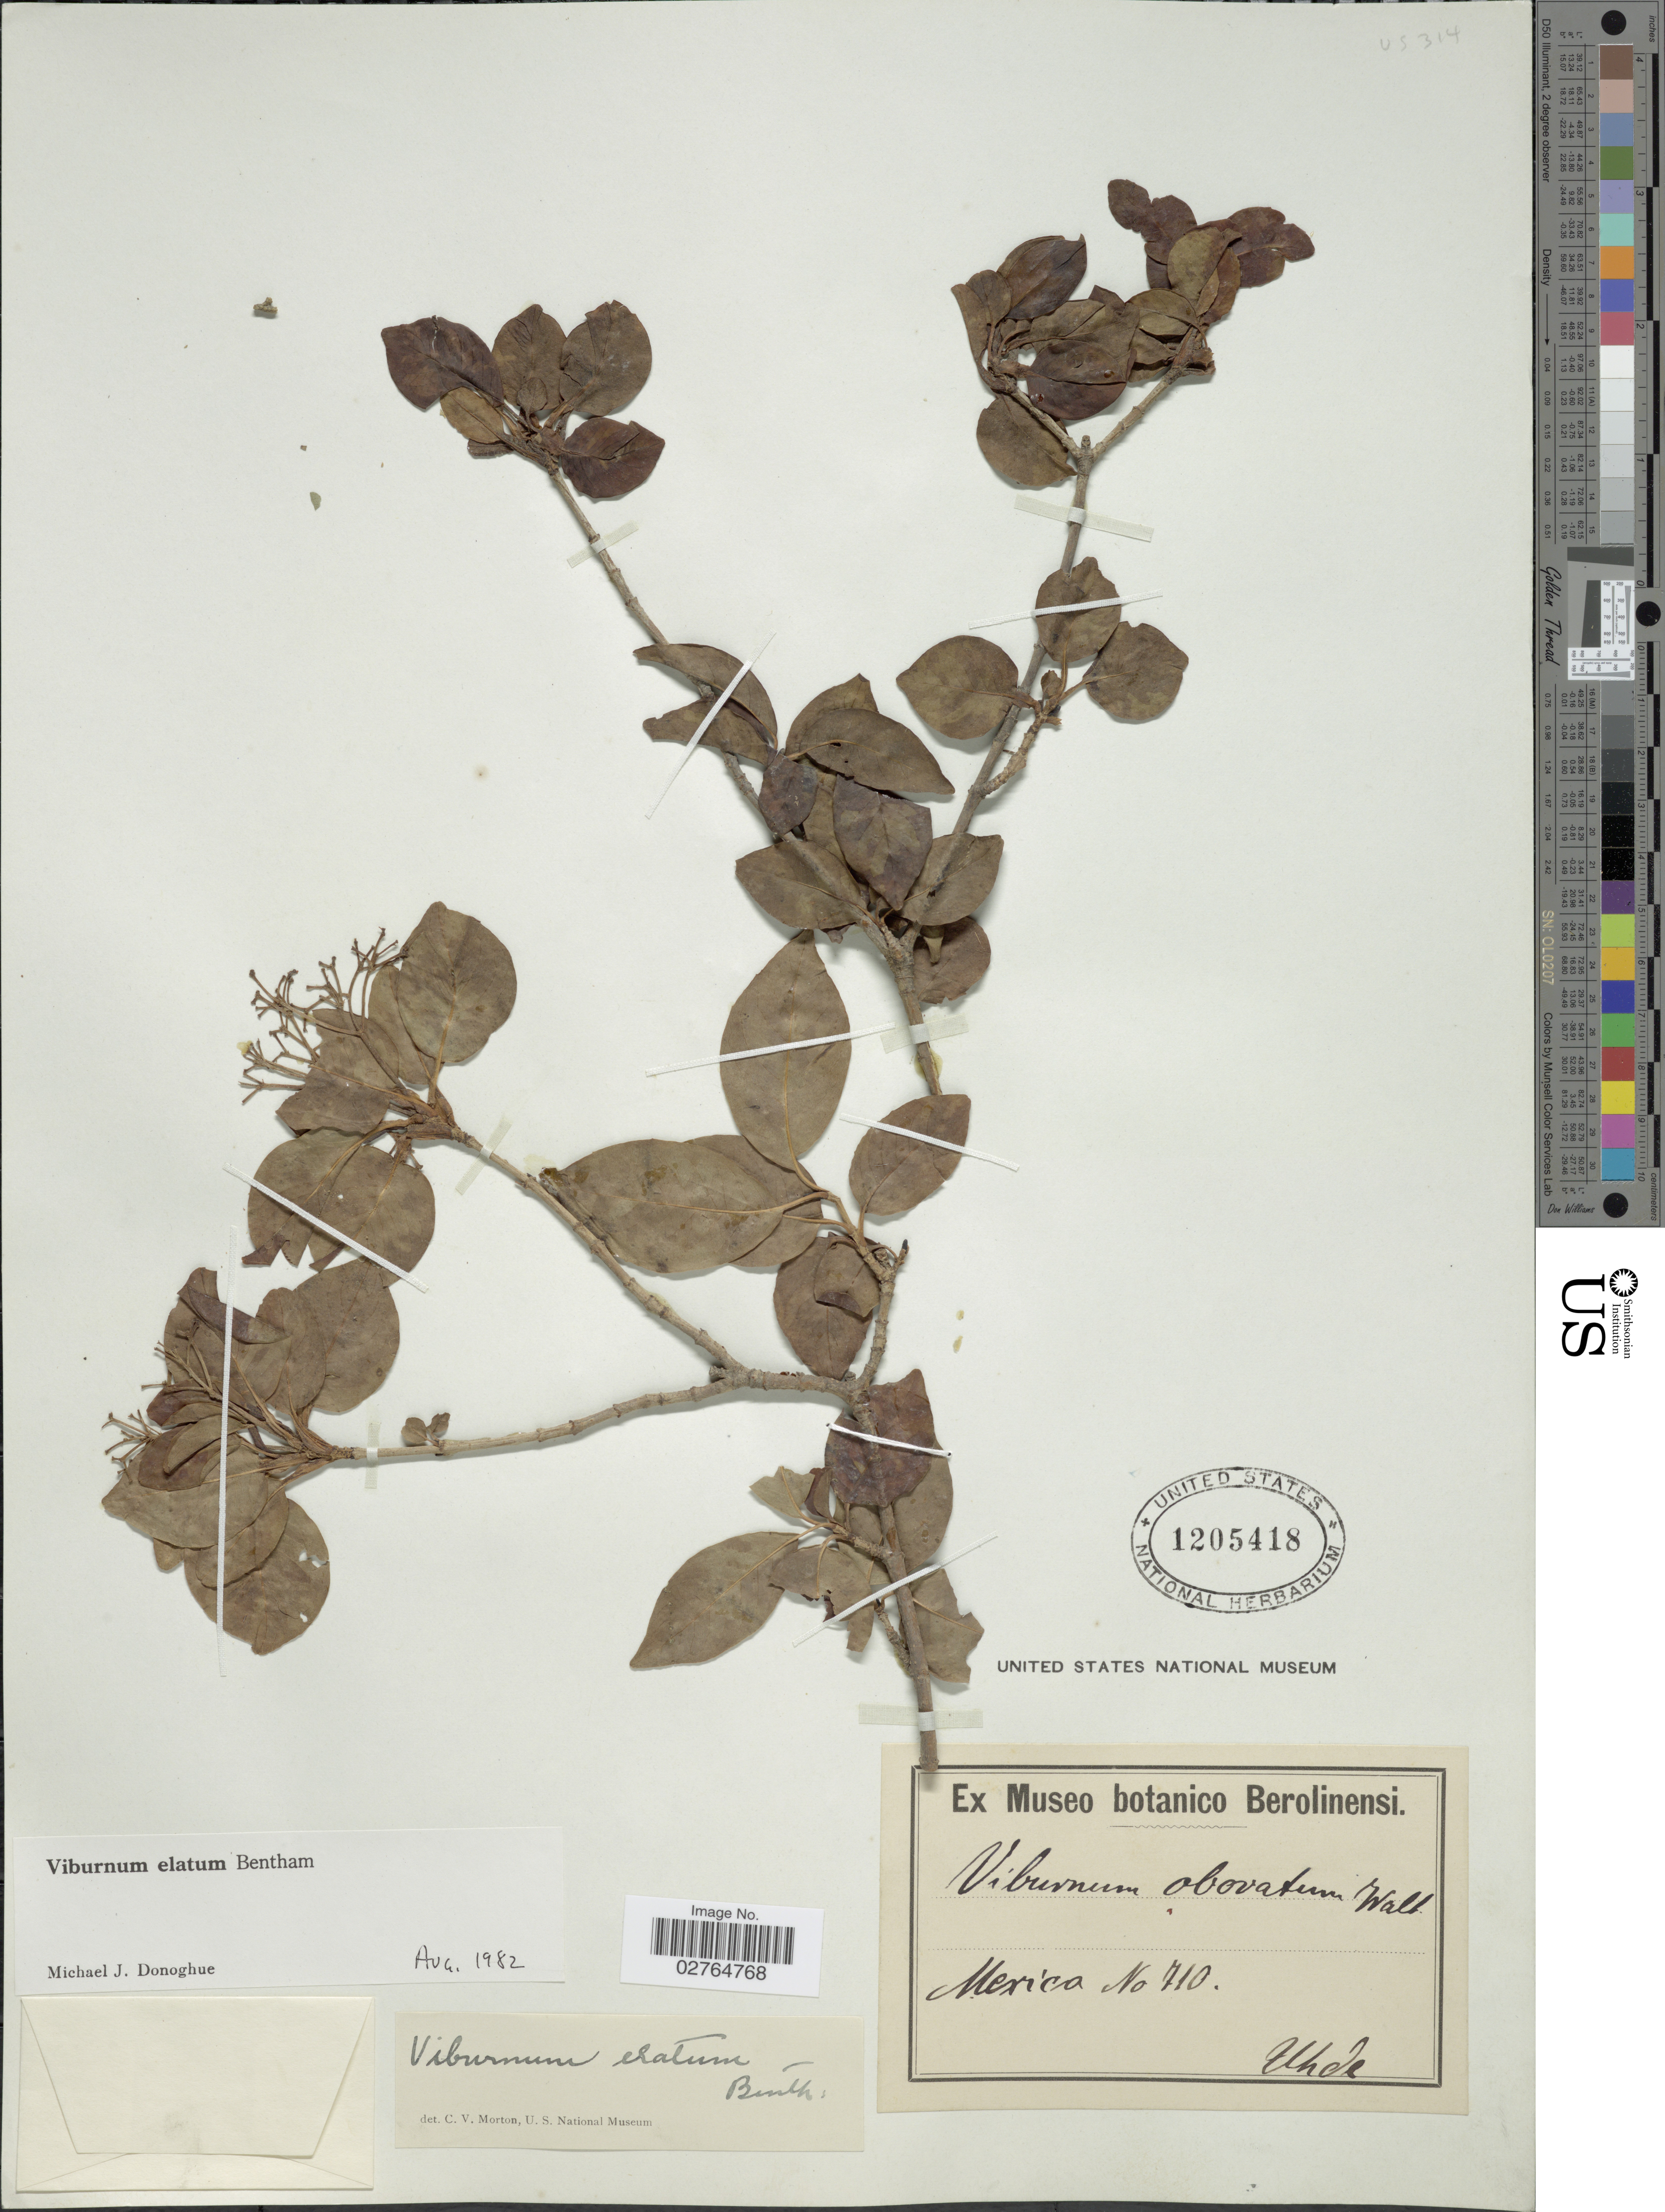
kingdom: Plantae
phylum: Tracheophyta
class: Magnoliopsida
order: Dipsacales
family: Viburnaceae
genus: Viburnum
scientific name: Viburnum elatum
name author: Benth.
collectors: C. A. Uhde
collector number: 710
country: Mexico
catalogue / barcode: US 1205418